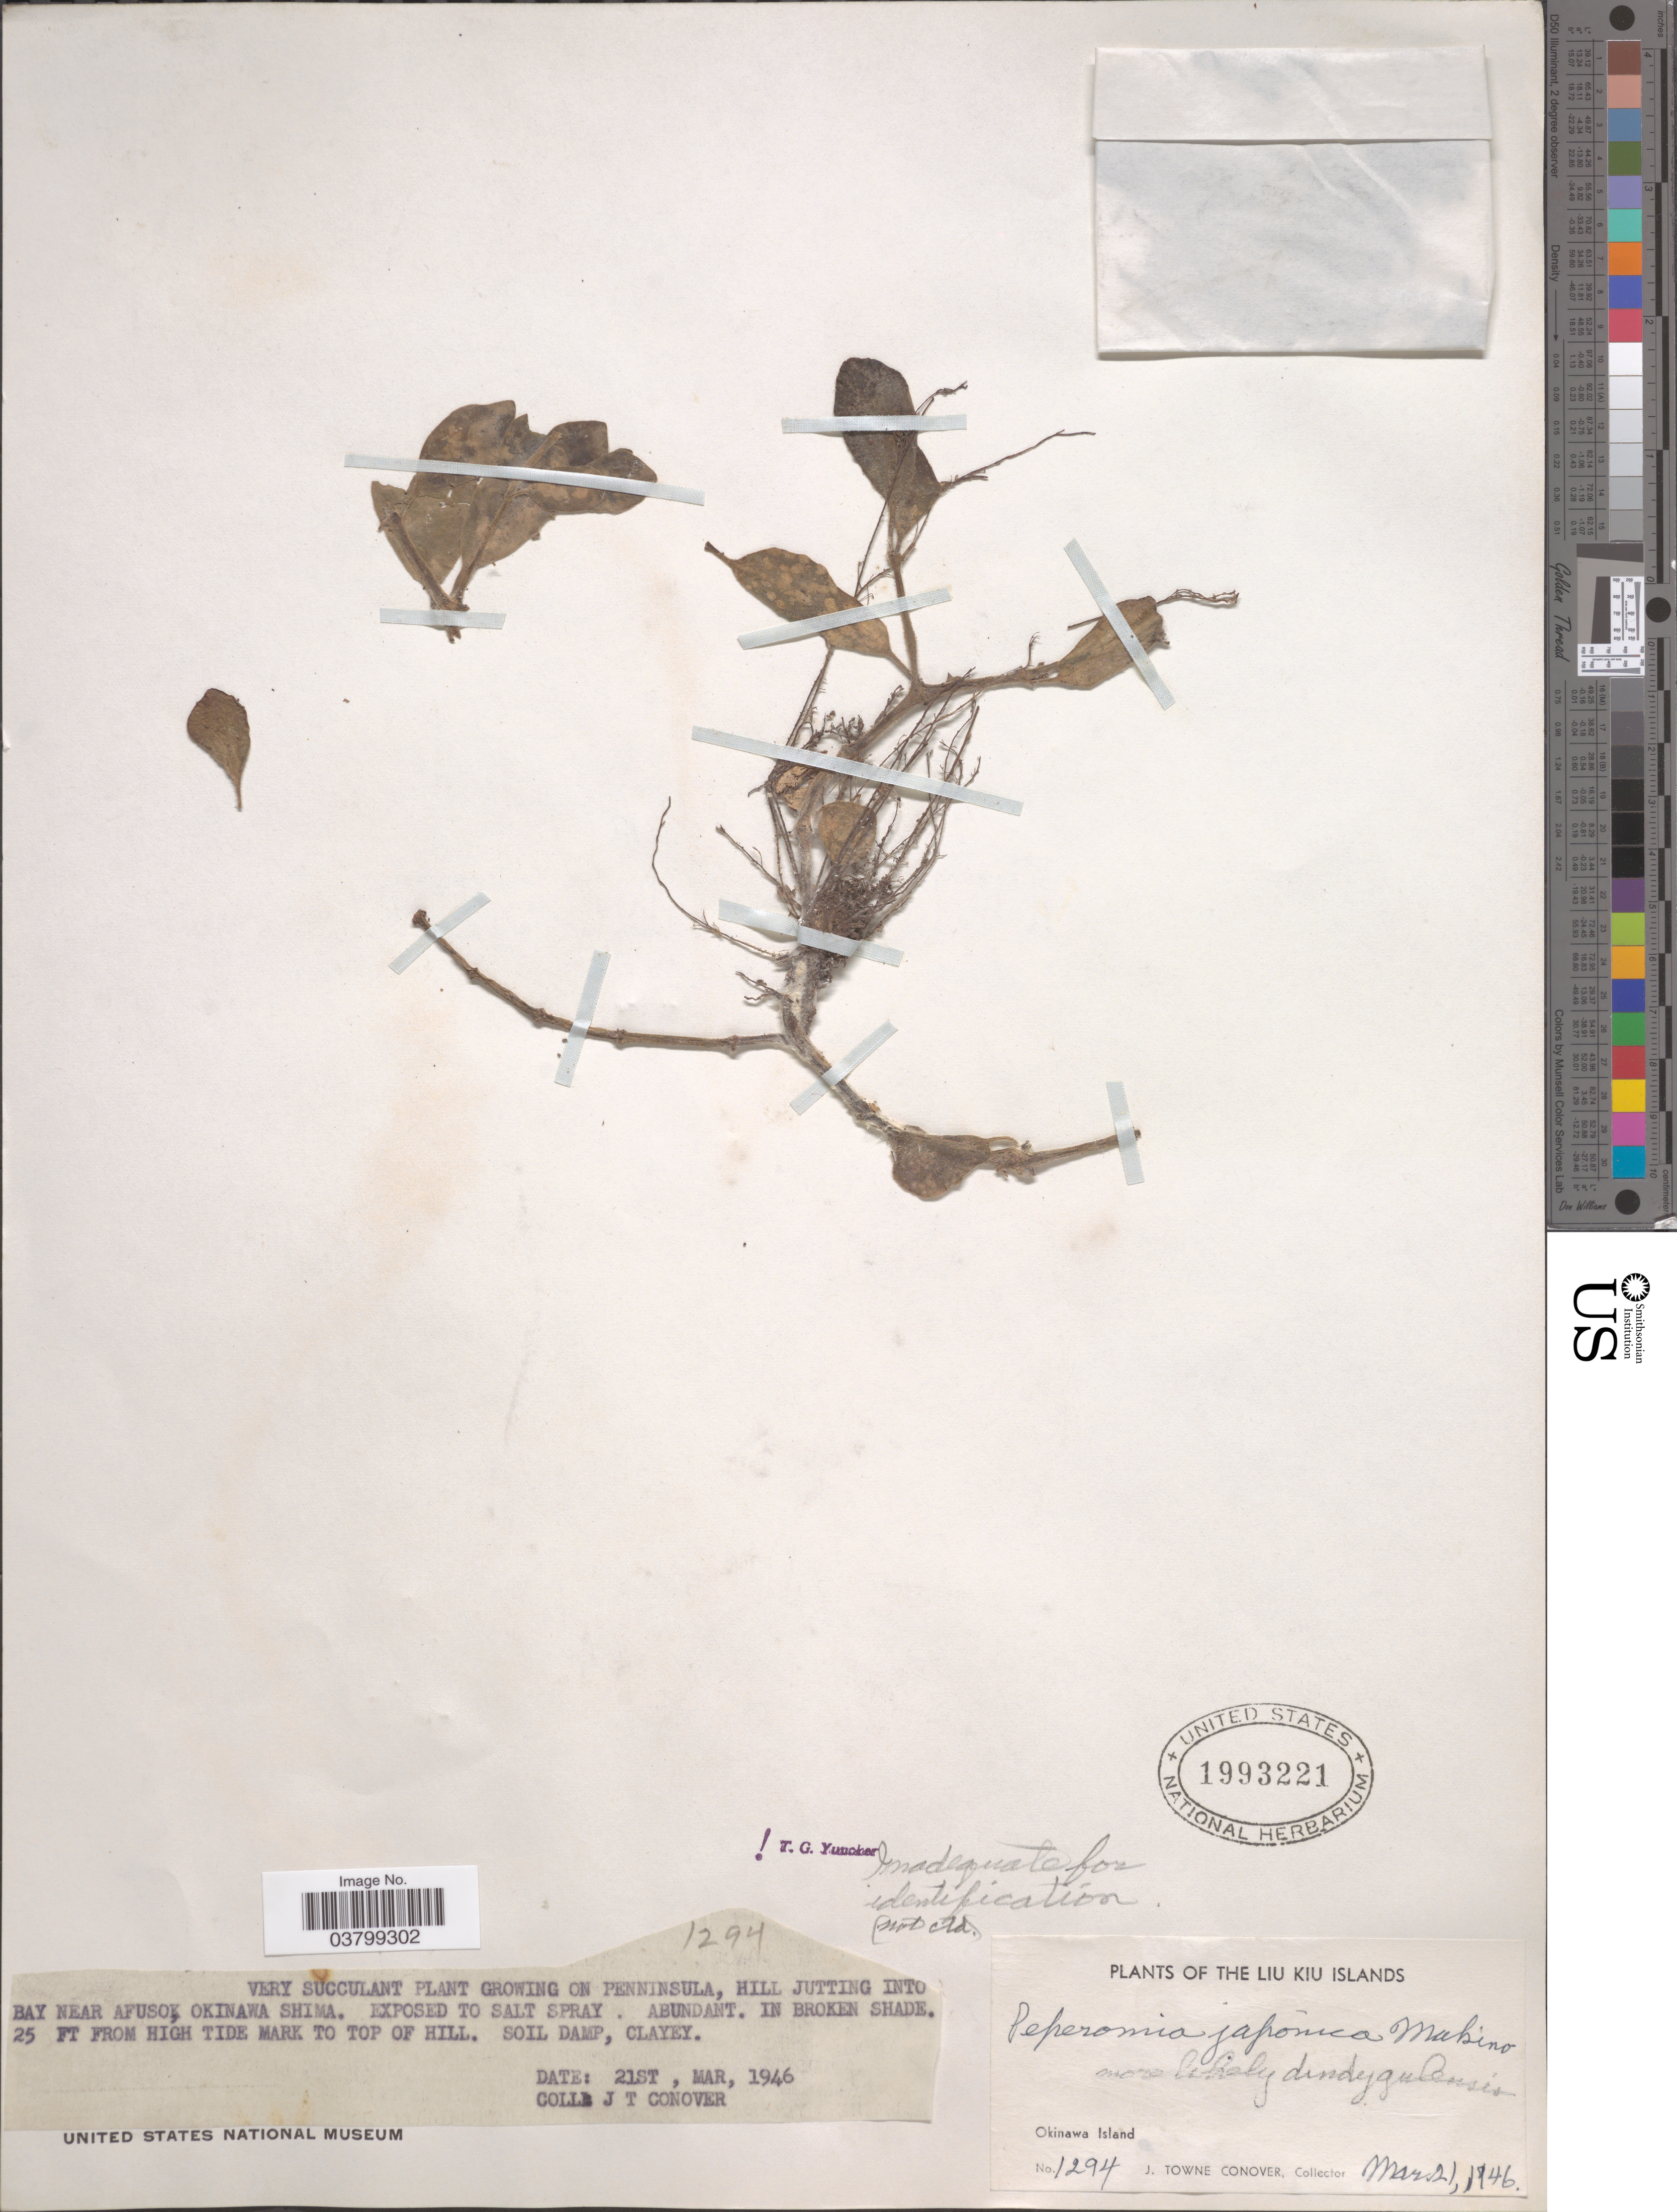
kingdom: Plantae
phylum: Tracheophyta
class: Magnoliopsida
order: Piperales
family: Piperaceae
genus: Peperomia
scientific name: Peperomia japonica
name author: Makino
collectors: J. T. Conover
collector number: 1294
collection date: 1946-06-21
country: Japan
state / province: Okinawa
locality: Liu Kiu Islands. On Peninsula, Hill Jutting into Bay near Afusok, Okinawa Shima. Okinawa Island.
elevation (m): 8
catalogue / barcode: US 1993221